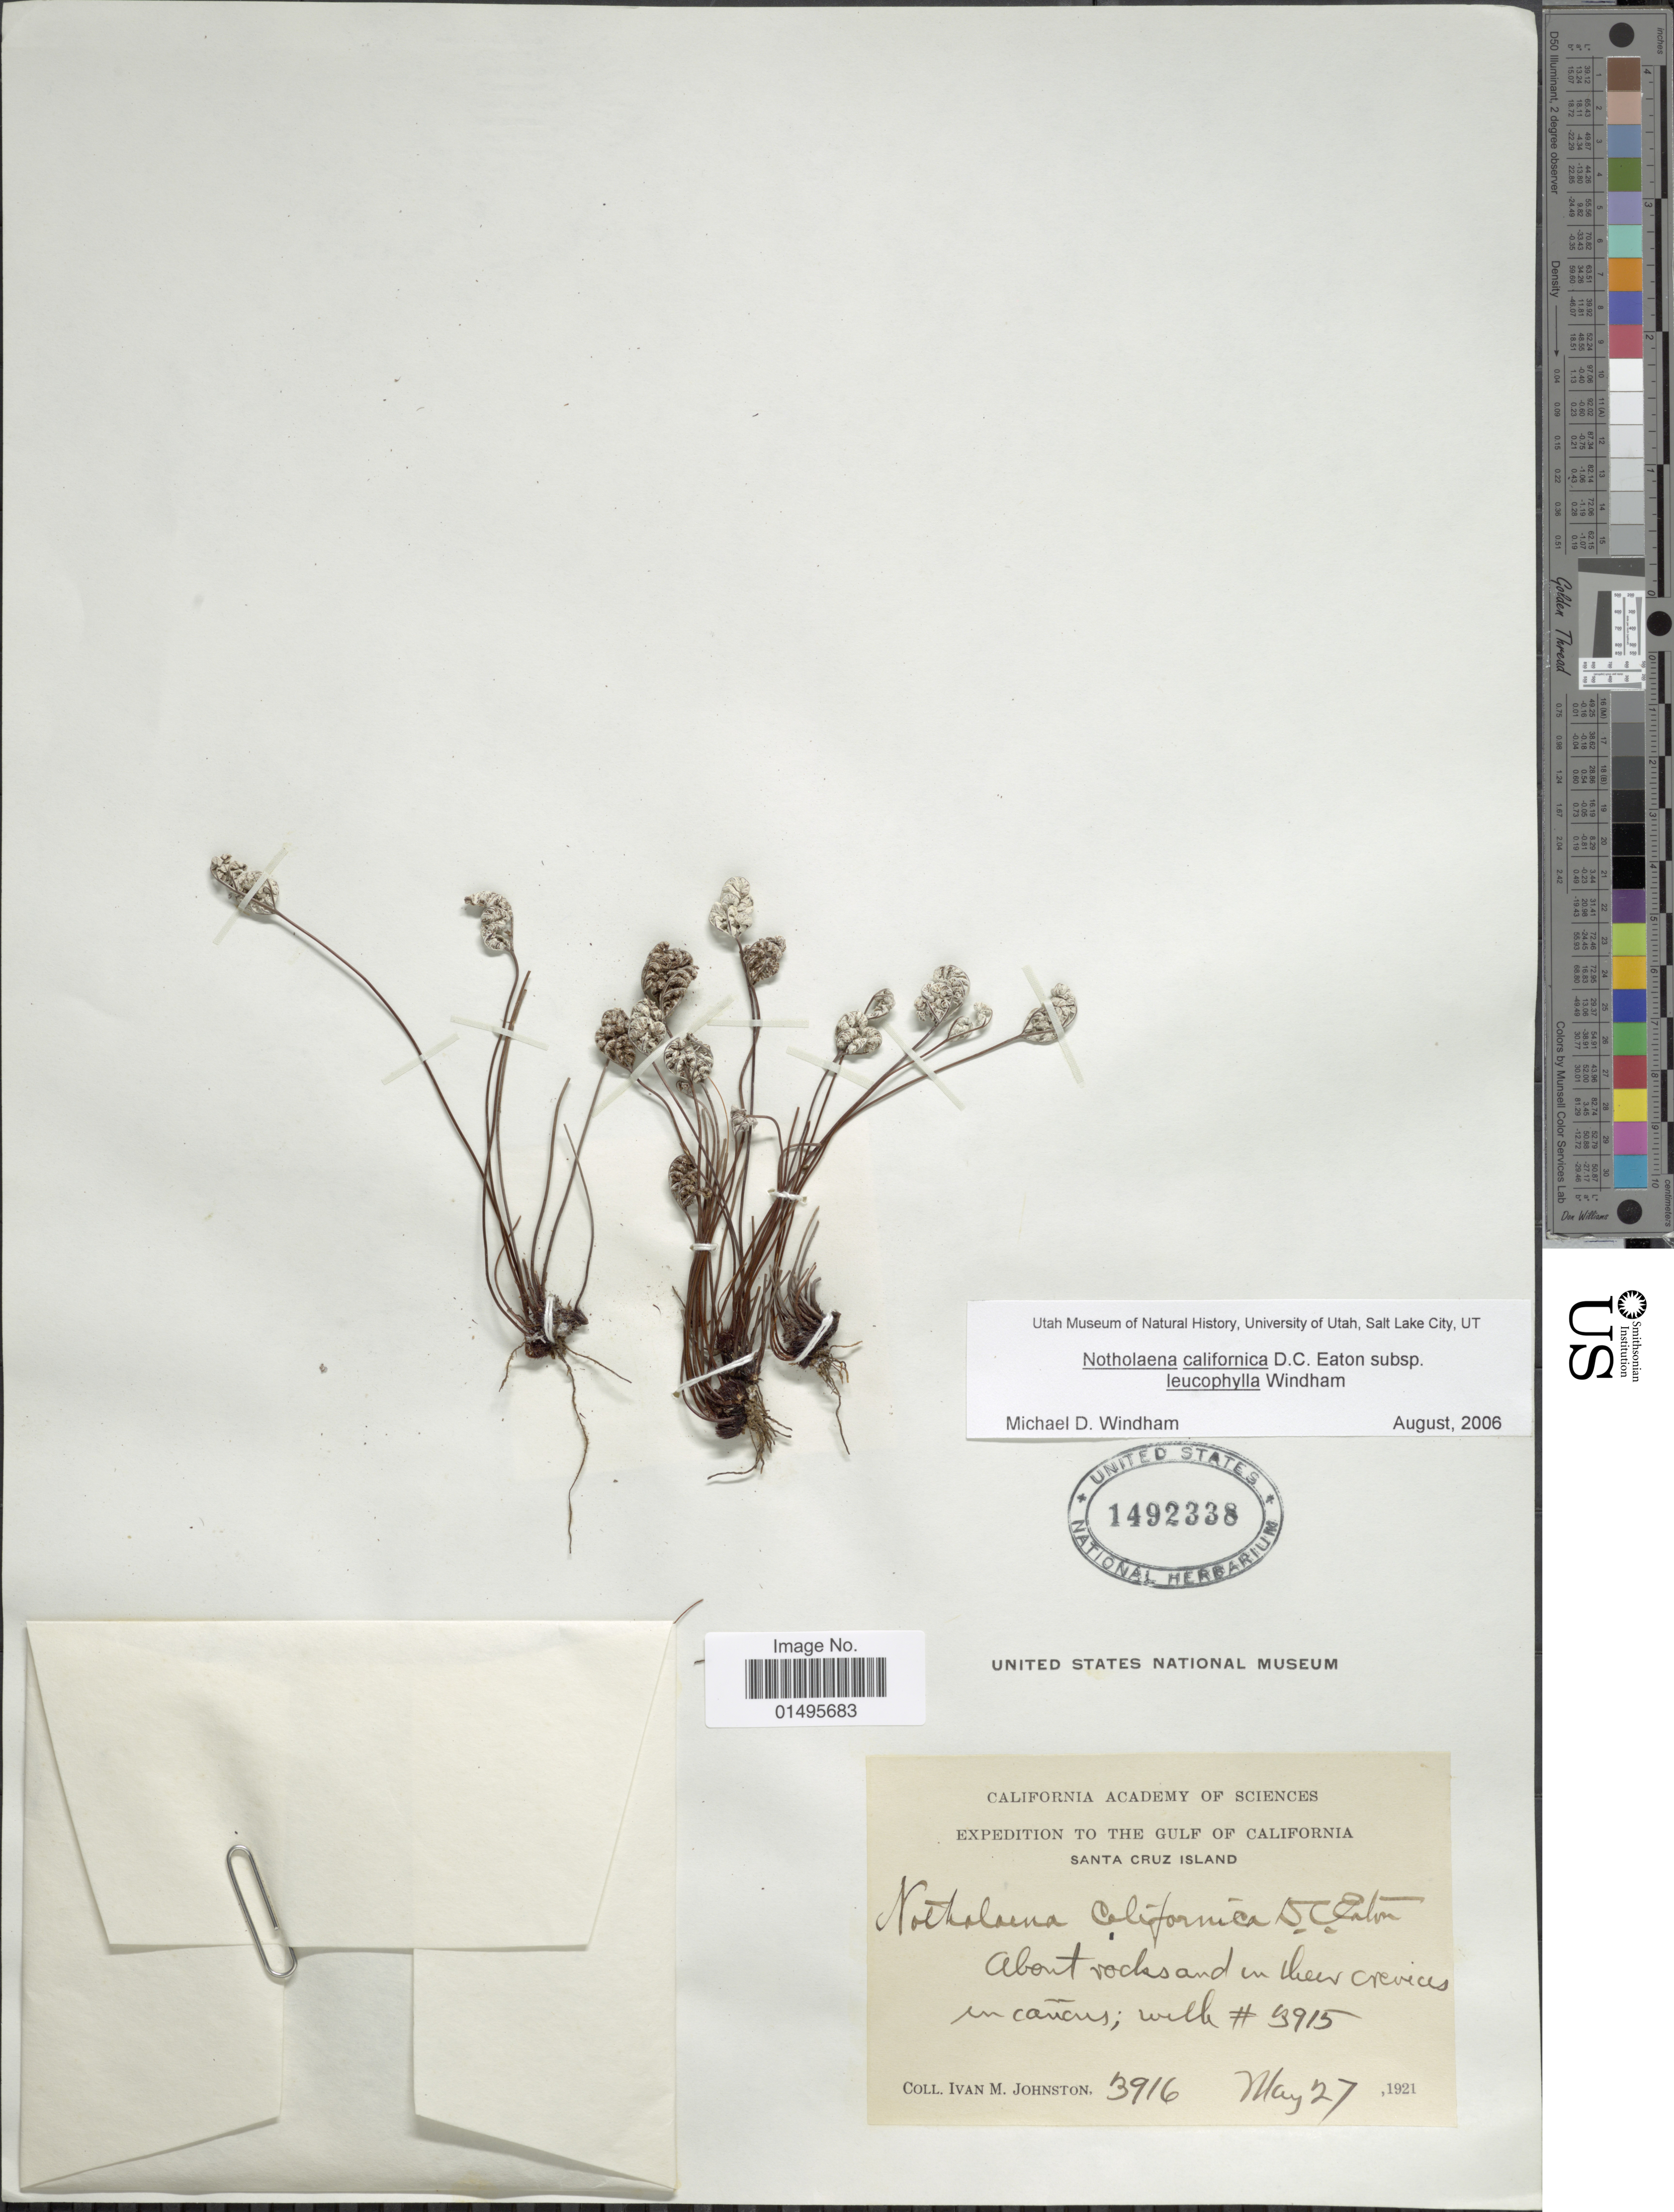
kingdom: Plantae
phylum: Tracheophyta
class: Polypodiopsida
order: Polypodiales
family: Pteridaceae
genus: Notholaena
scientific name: Notholaena californica subsp. leucophylla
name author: Windham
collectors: I.M. Johnston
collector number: B916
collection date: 1921-05-27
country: Solomon Islands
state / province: Santa Cruz Is.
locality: The Gulf of California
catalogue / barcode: US 1492338